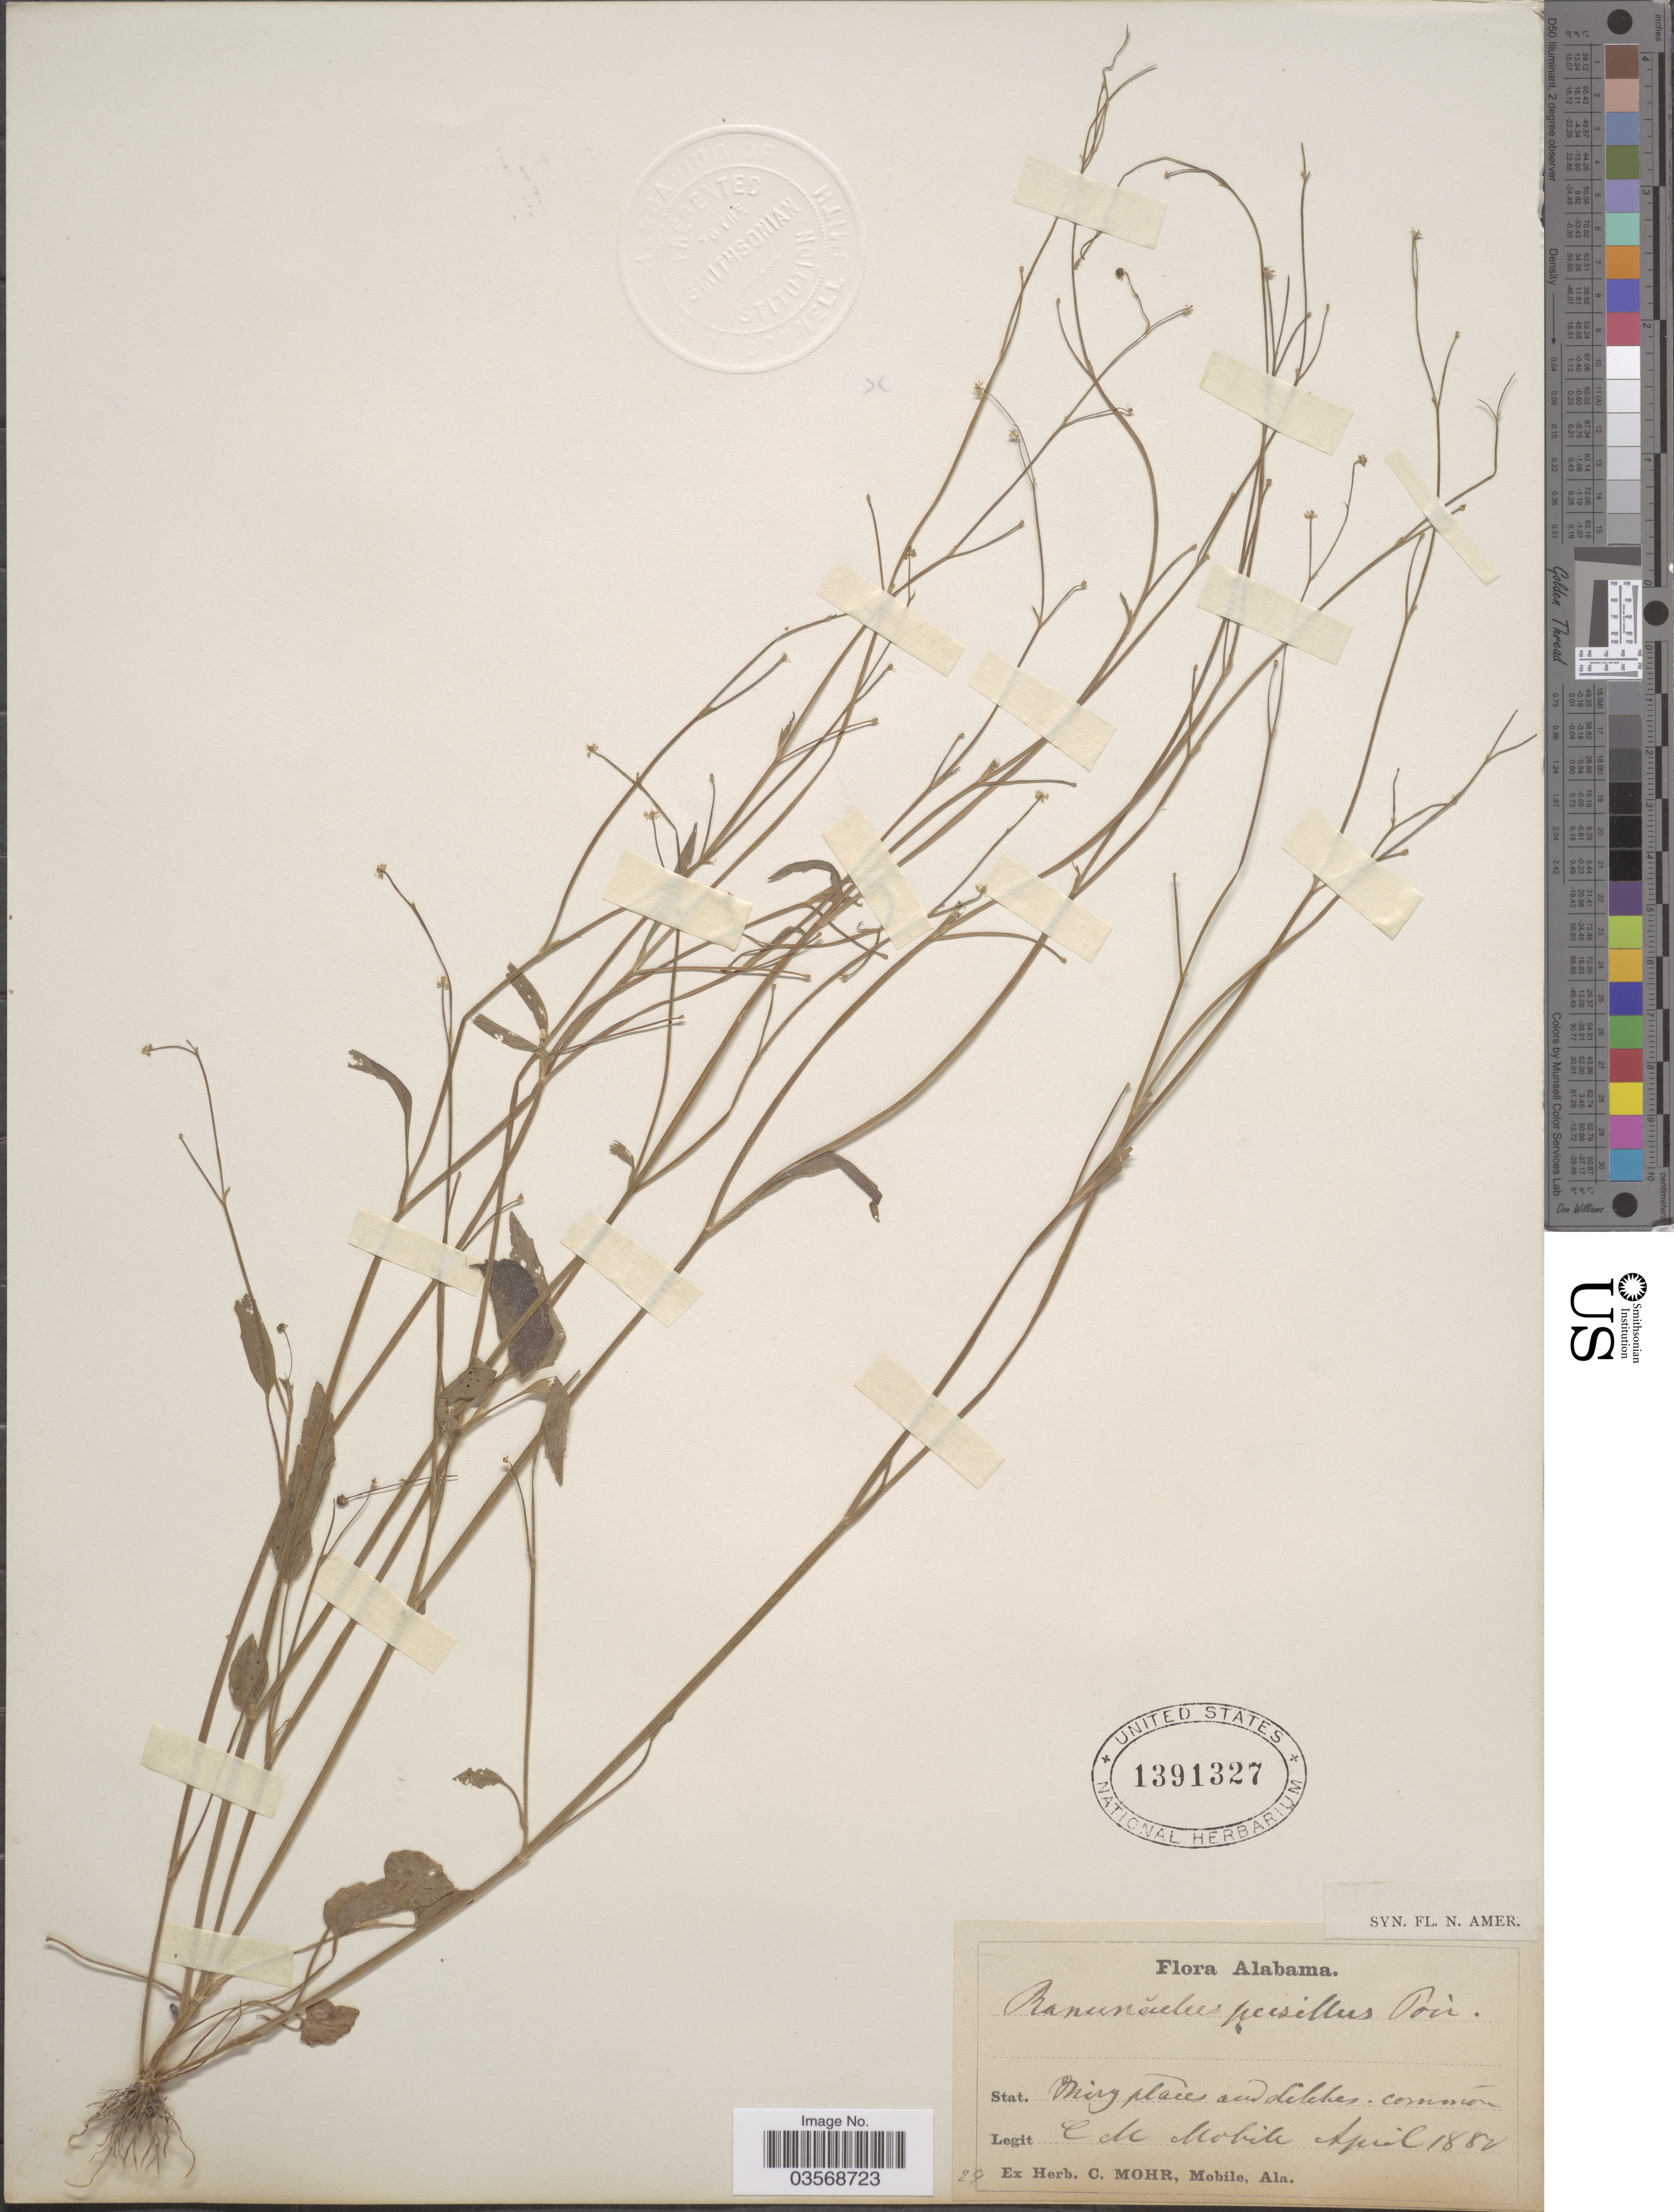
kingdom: Plantae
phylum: Tracheophyta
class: Magnoliopsida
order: Ranunculales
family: Ranunculaceae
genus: Ranunculus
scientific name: Ranunculus pusillus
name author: Poir.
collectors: C. T. Mohr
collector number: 29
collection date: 1882-04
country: United States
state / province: Alabama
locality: Mobile.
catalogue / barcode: US 1391327